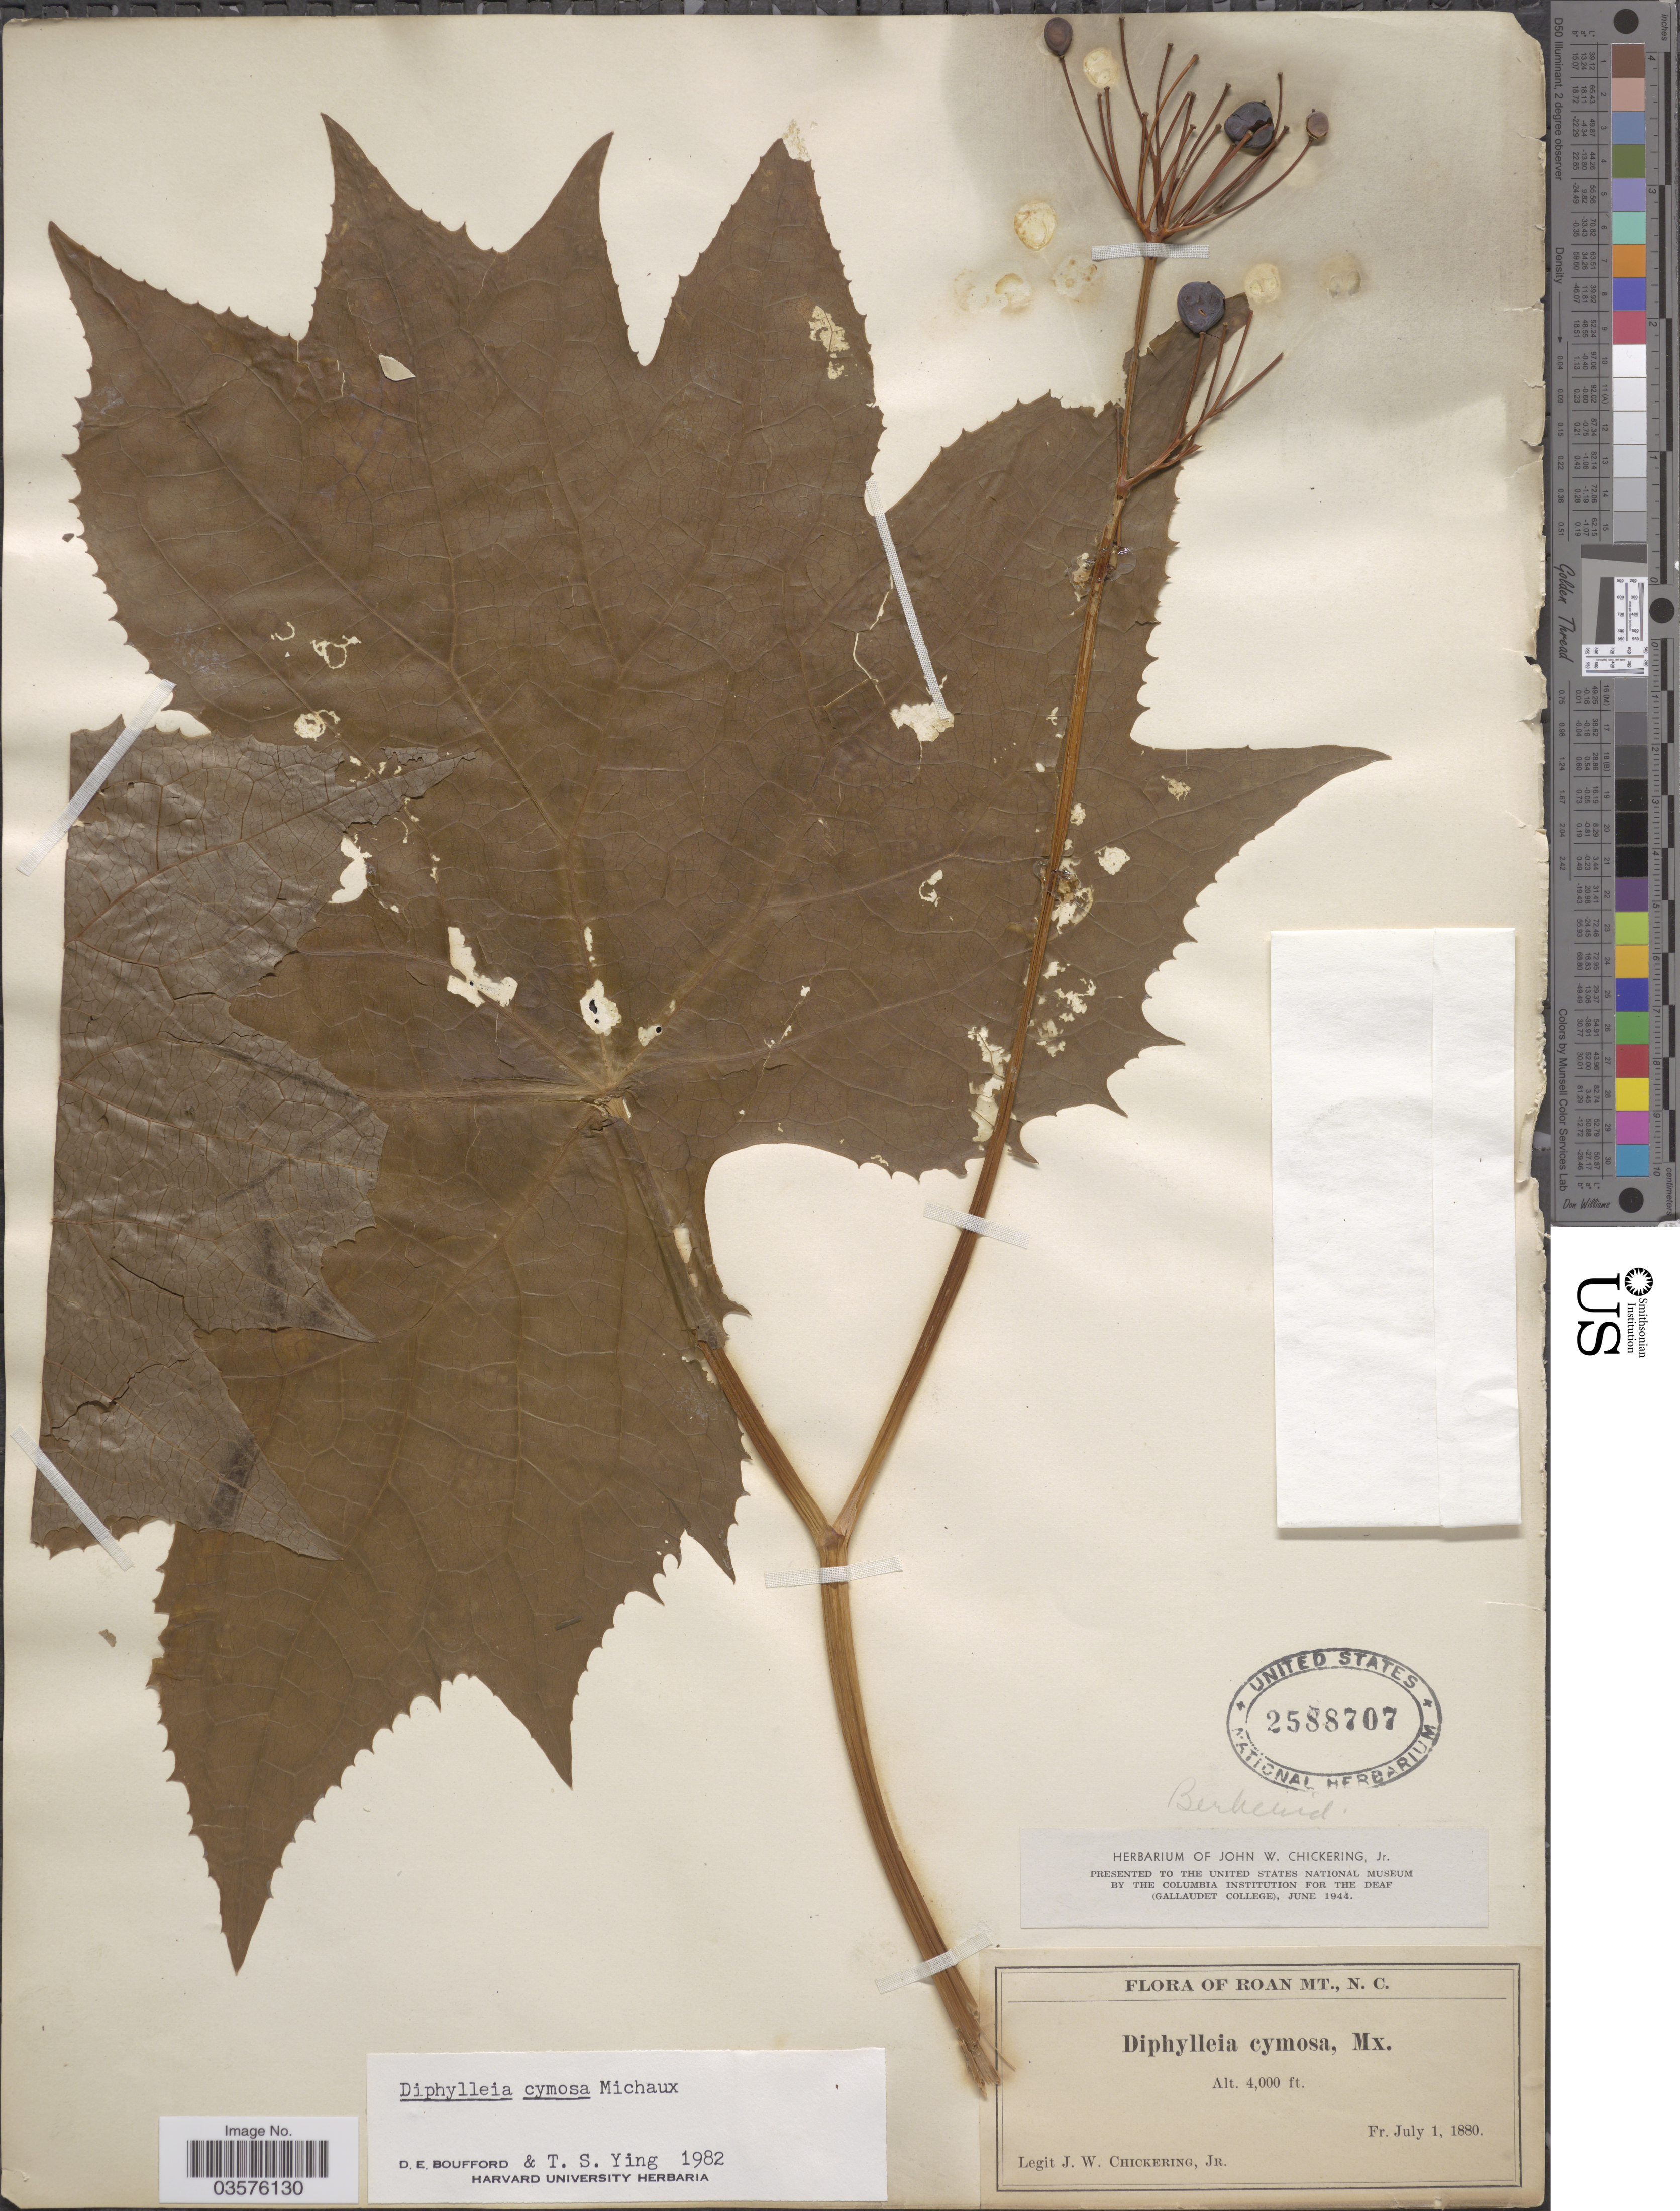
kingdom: Plantae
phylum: Tracheophyta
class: Magnoliopsida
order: Ranunculales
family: Berberidaceae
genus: Diphylleia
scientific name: Diphylleia cymosa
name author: Michx.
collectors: J. W. Chickering Jr.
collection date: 1880-07-01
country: United States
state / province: North Carolina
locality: Roan Mt.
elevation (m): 1219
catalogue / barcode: US 2588707